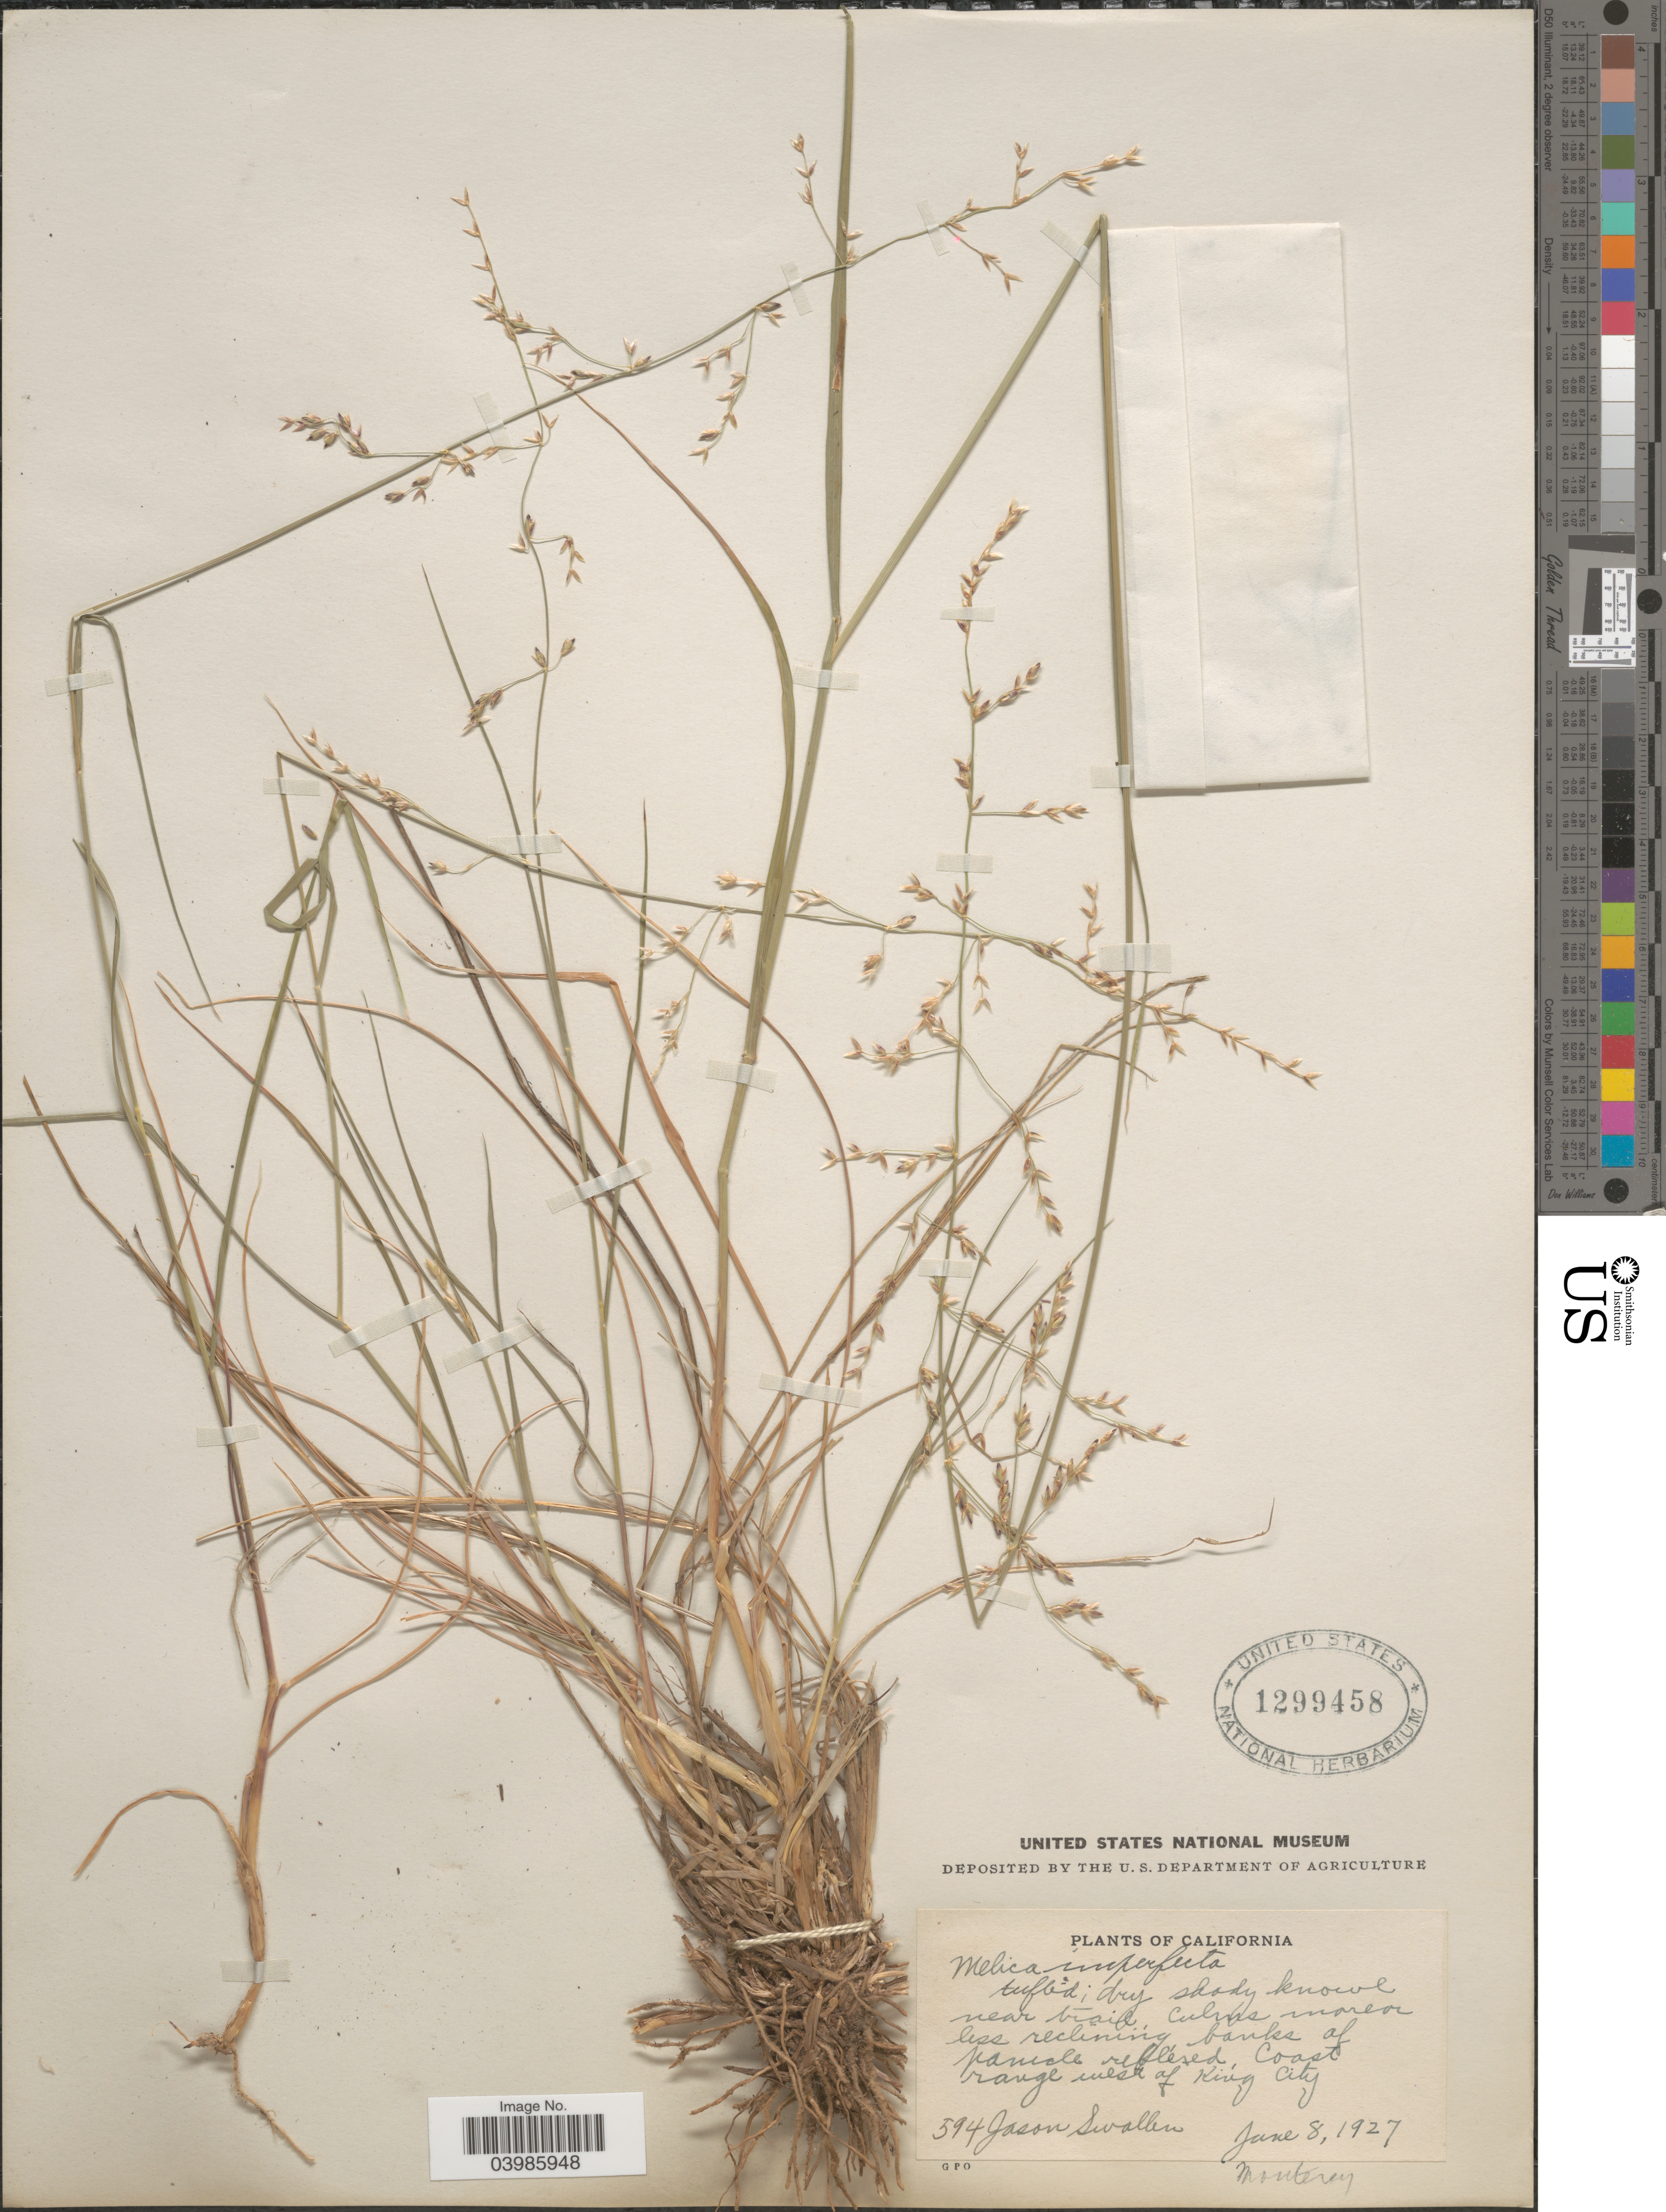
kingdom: Plantae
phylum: Tracheophyta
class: Liliopsida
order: Poales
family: Poaceae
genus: Melica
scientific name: Melica imperfecta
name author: Trin.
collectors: J. R. Swallen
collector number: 594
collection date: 1927-06-08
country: United States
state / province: California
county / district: Monterey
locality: Coast range west of King City. Monterey.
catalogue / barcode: US 1299458